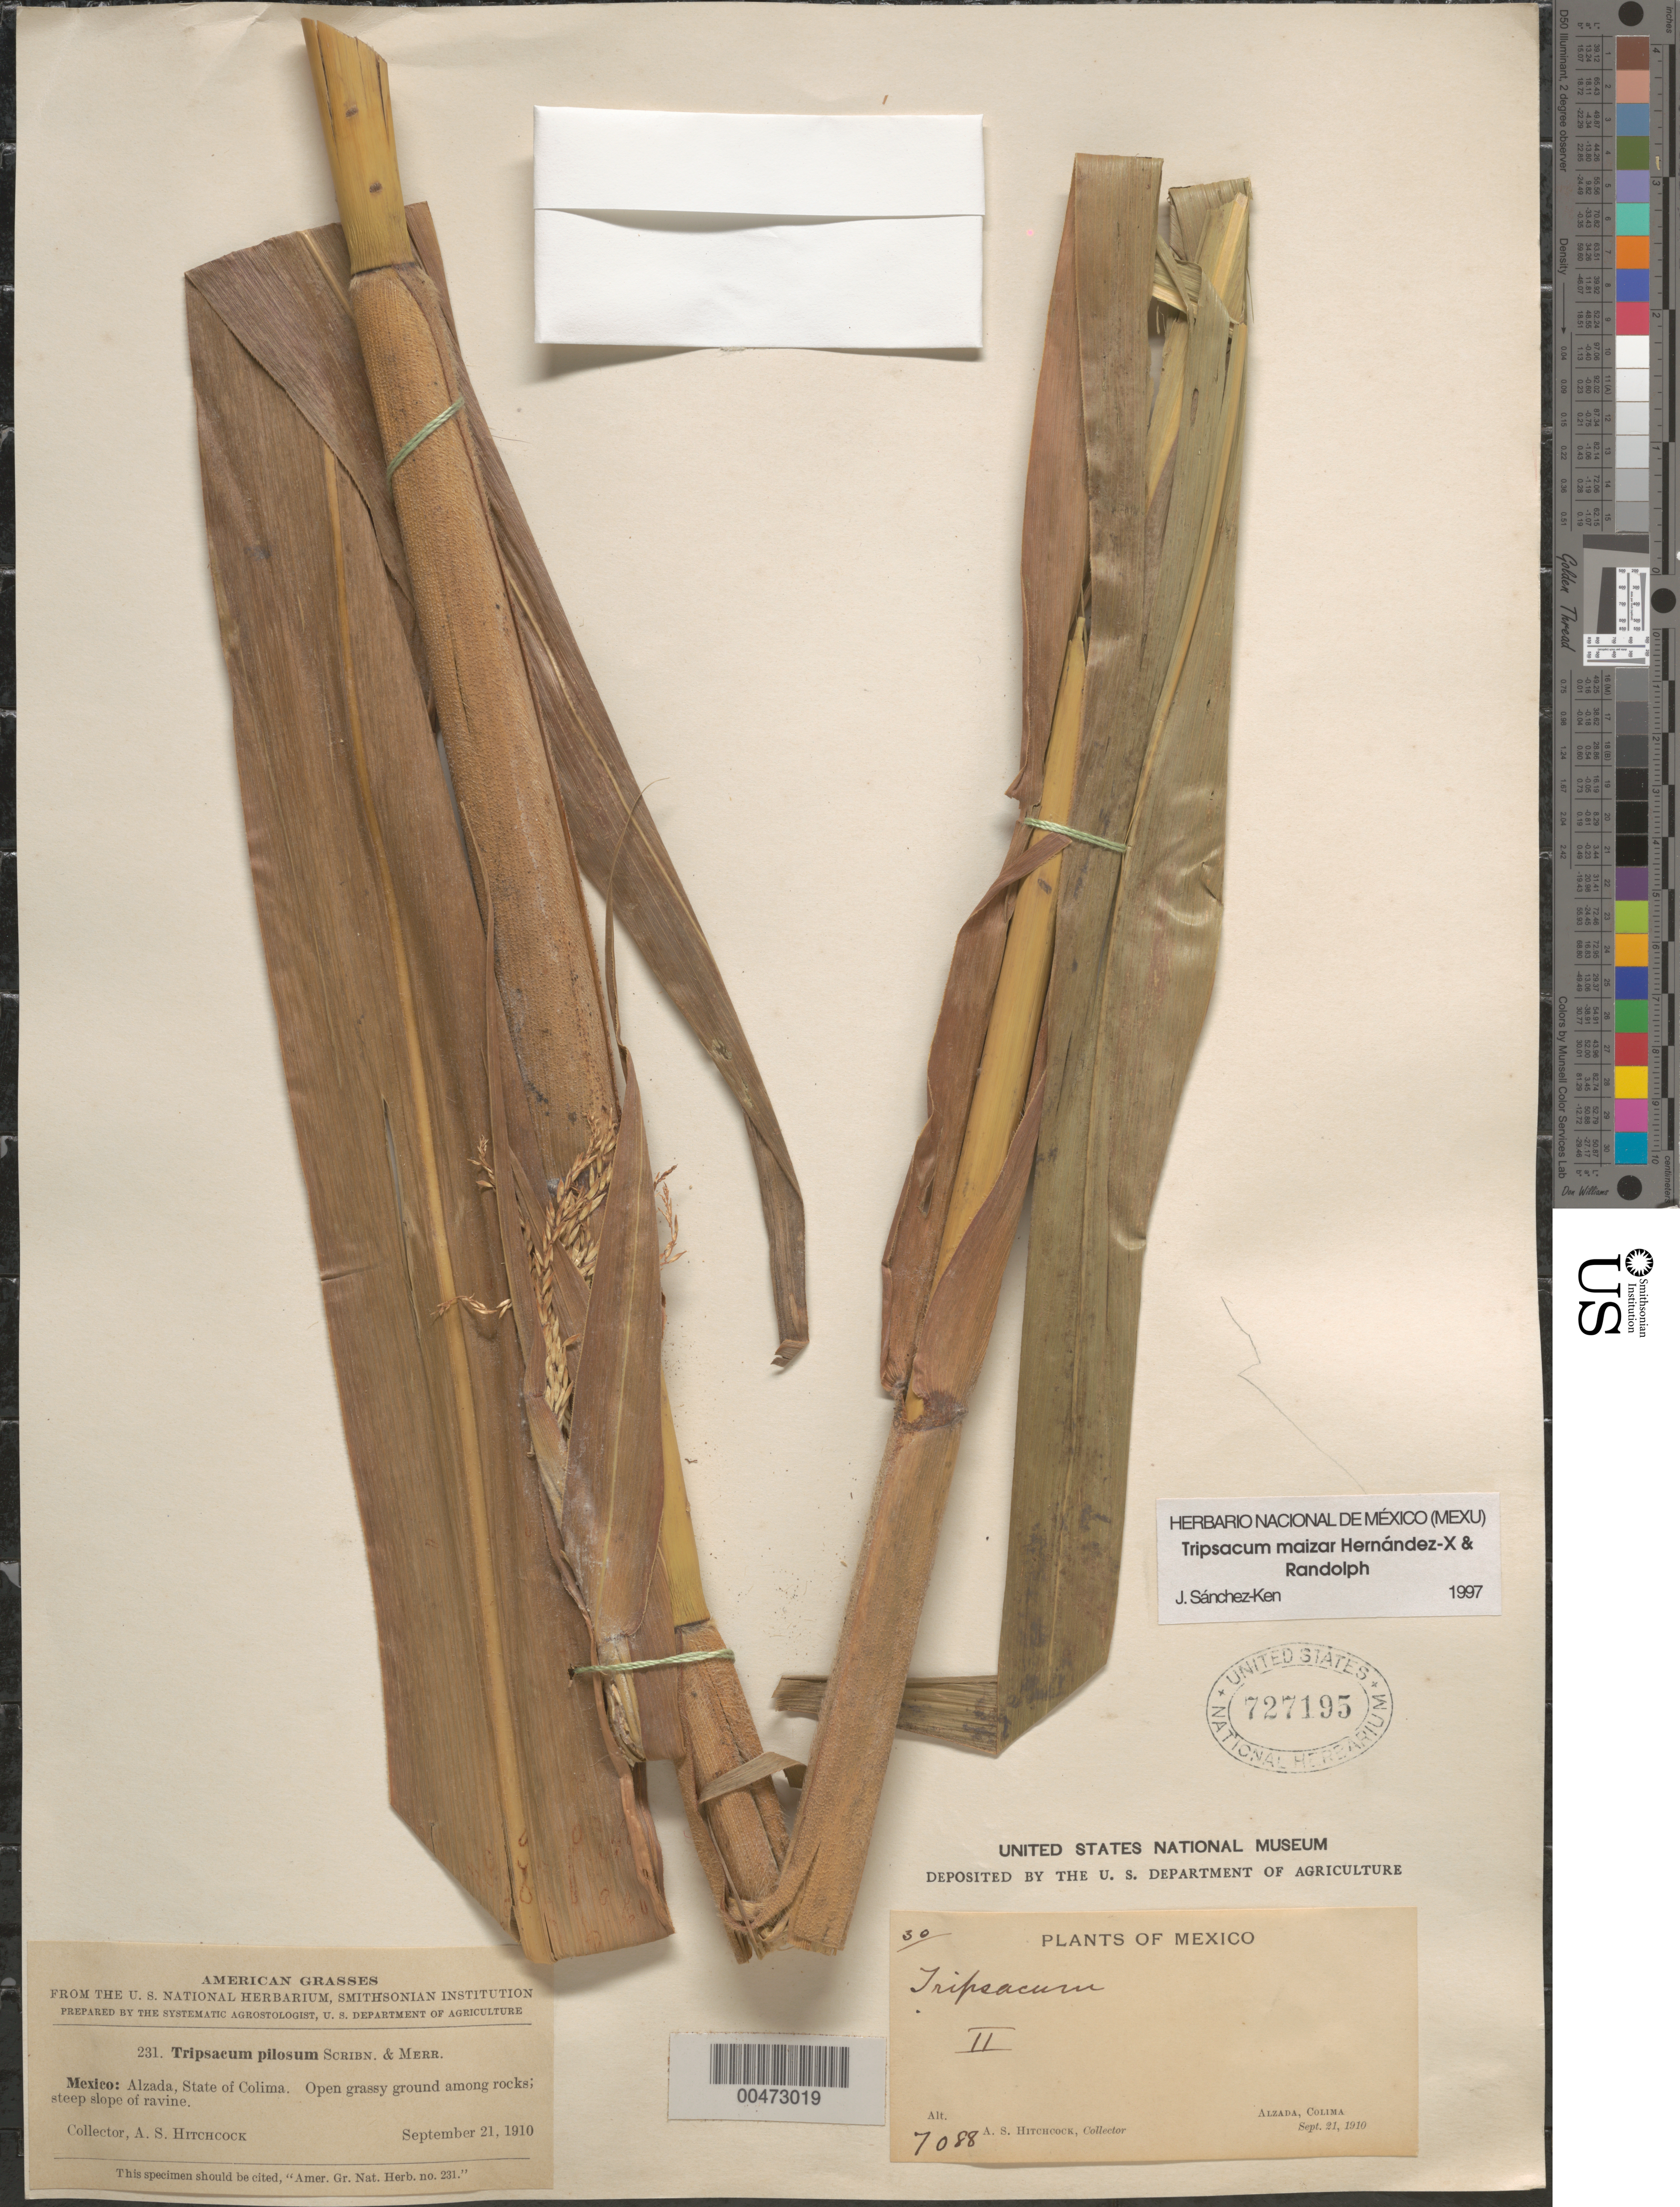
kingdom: Plantae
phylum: Tracheophyta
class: Liliopsida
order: Poales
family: Poaceae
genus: Tripsacum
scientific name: Tripsacum maizar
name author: Hern.-Xol. & Randolph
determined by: Sánchez-Ken, J. G.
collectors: A. S. Hitchcock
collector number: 7088/30/231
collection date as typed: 21 Sep 1910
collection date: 1910-09-21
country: Mexico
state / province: Colima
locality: Alzada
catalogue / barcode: US 727195